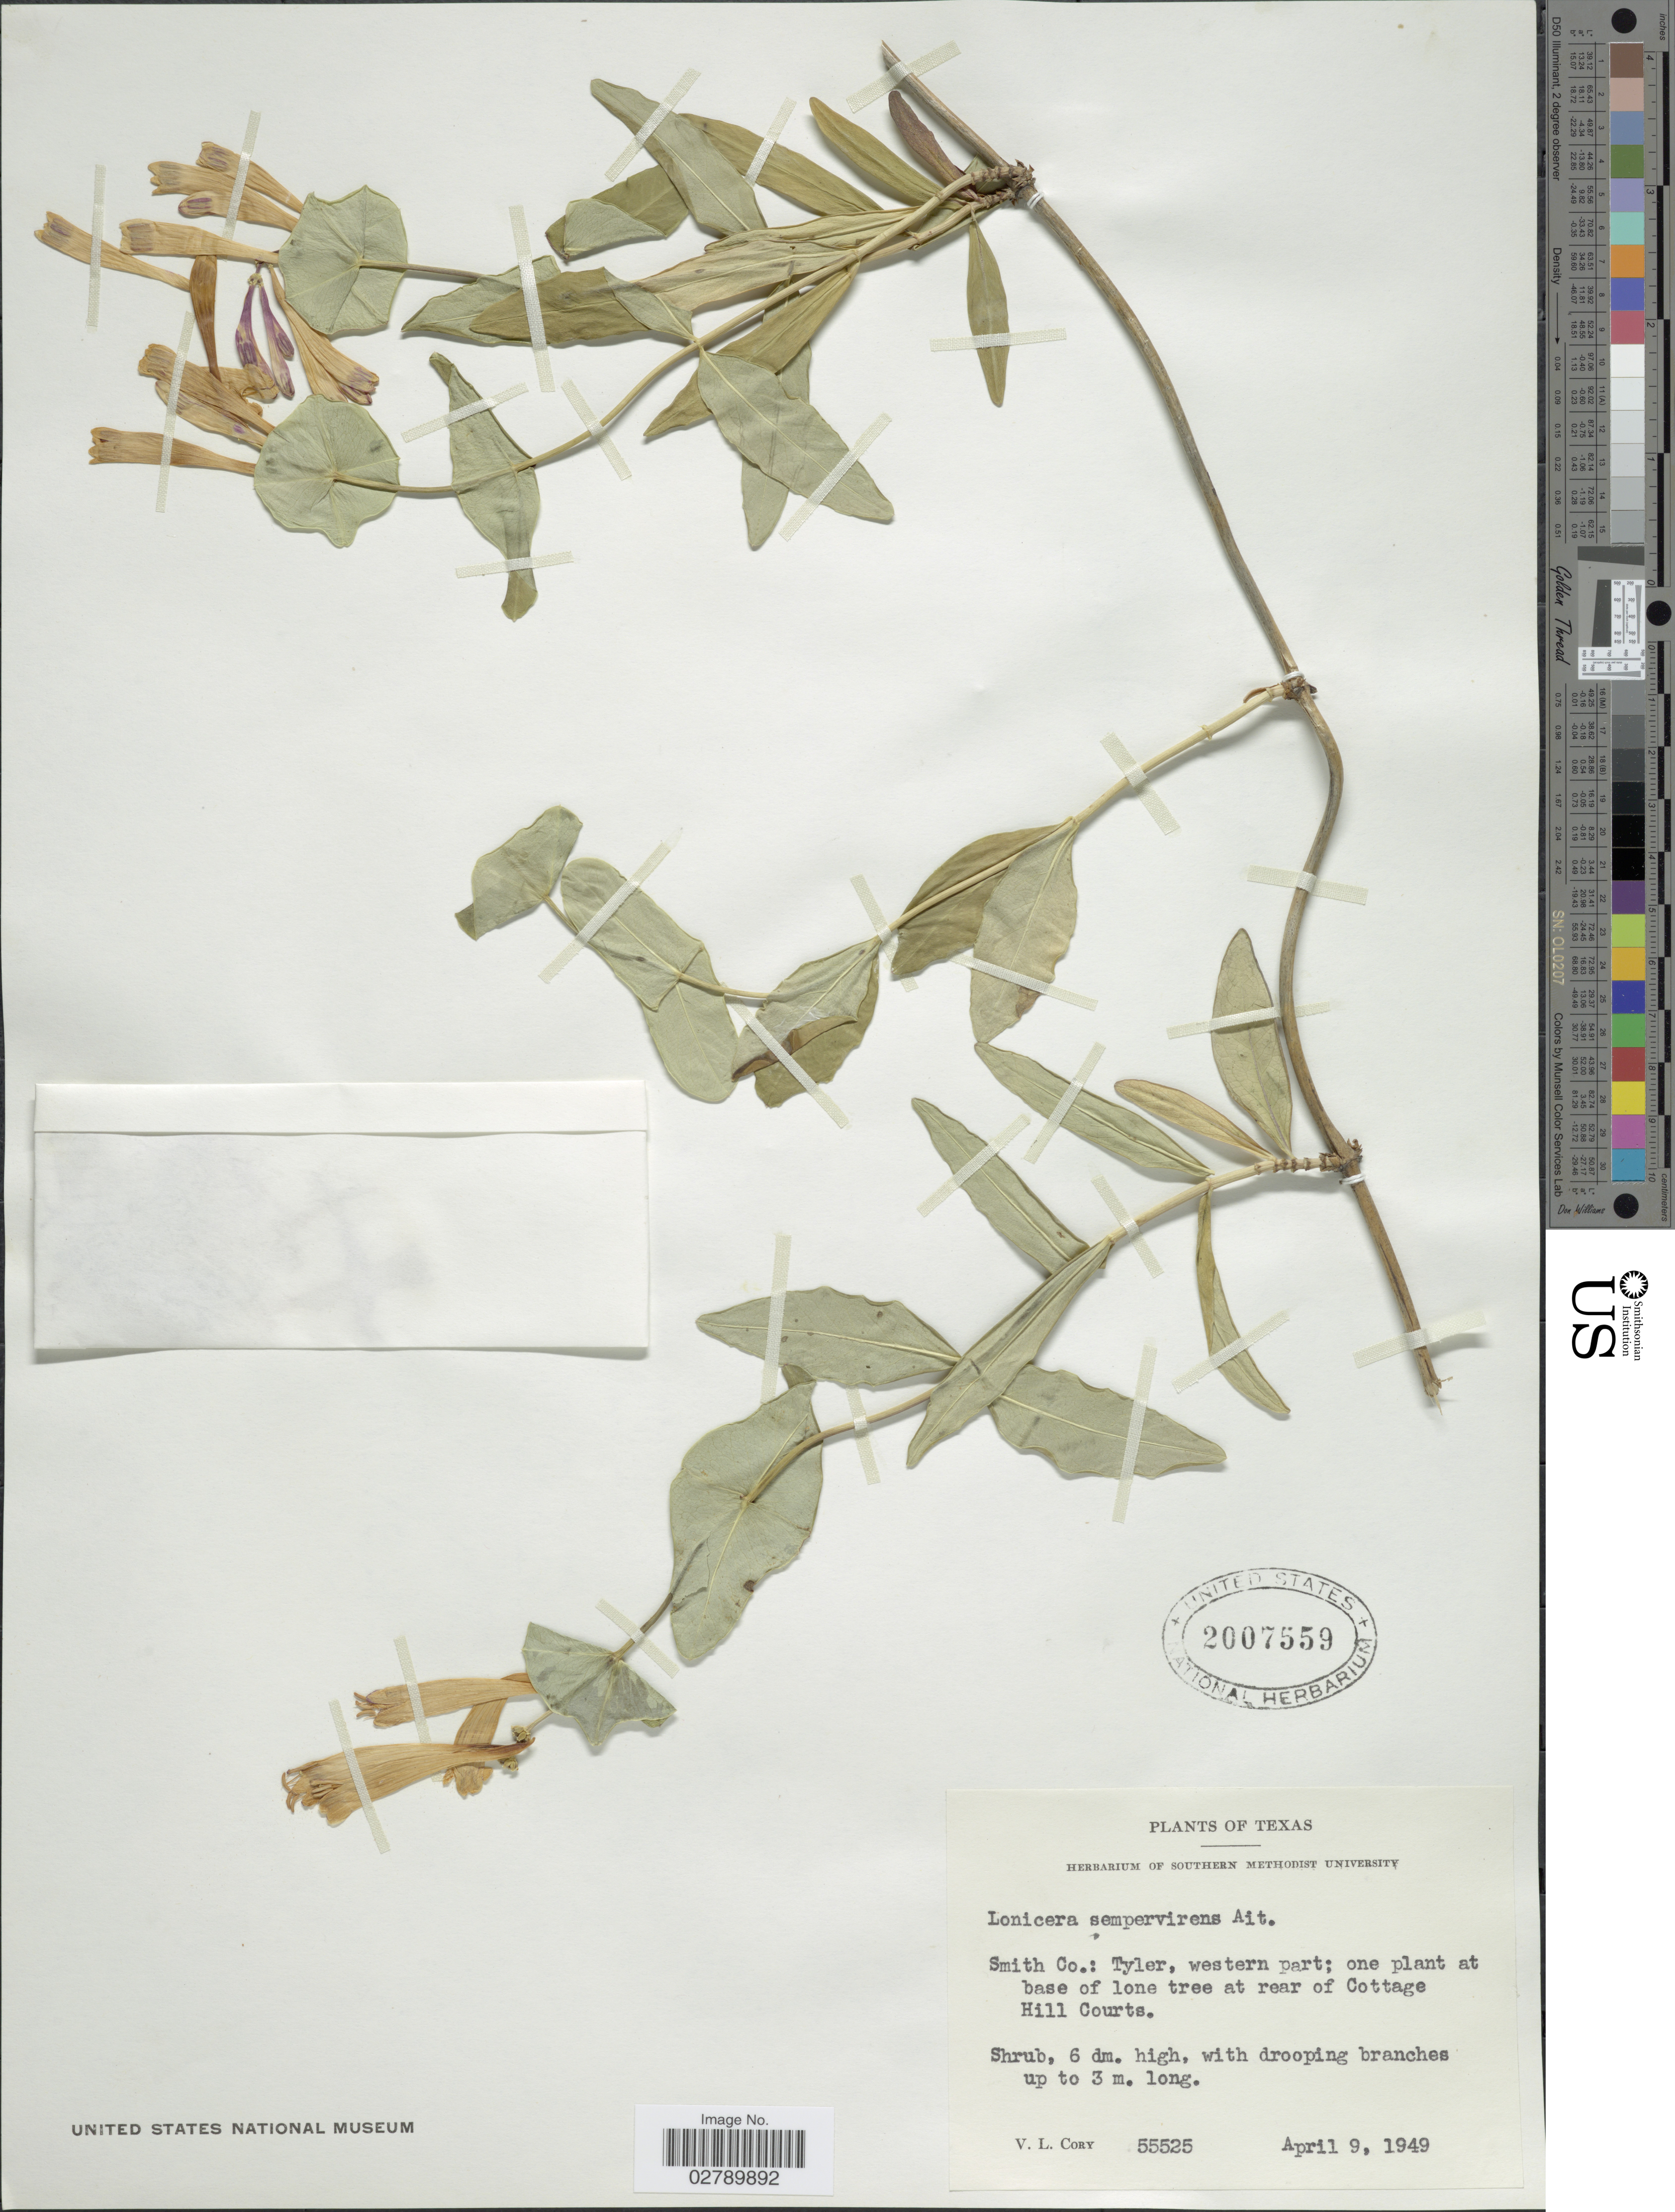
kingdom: Plantae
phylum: Tracheophyta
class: Magnoliopsida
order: Dipsacales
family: Caprifoliaceae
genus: Lonicera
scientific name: Lonicera sempervirens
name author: L.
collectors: V. Cory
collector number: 55525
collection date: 1949-04-09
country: United States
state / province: Texas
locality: Smith Co.: Tyler, western part; one plant at base of lone tre at rear of Cottage Hill Courts.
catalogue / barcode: US 2007559